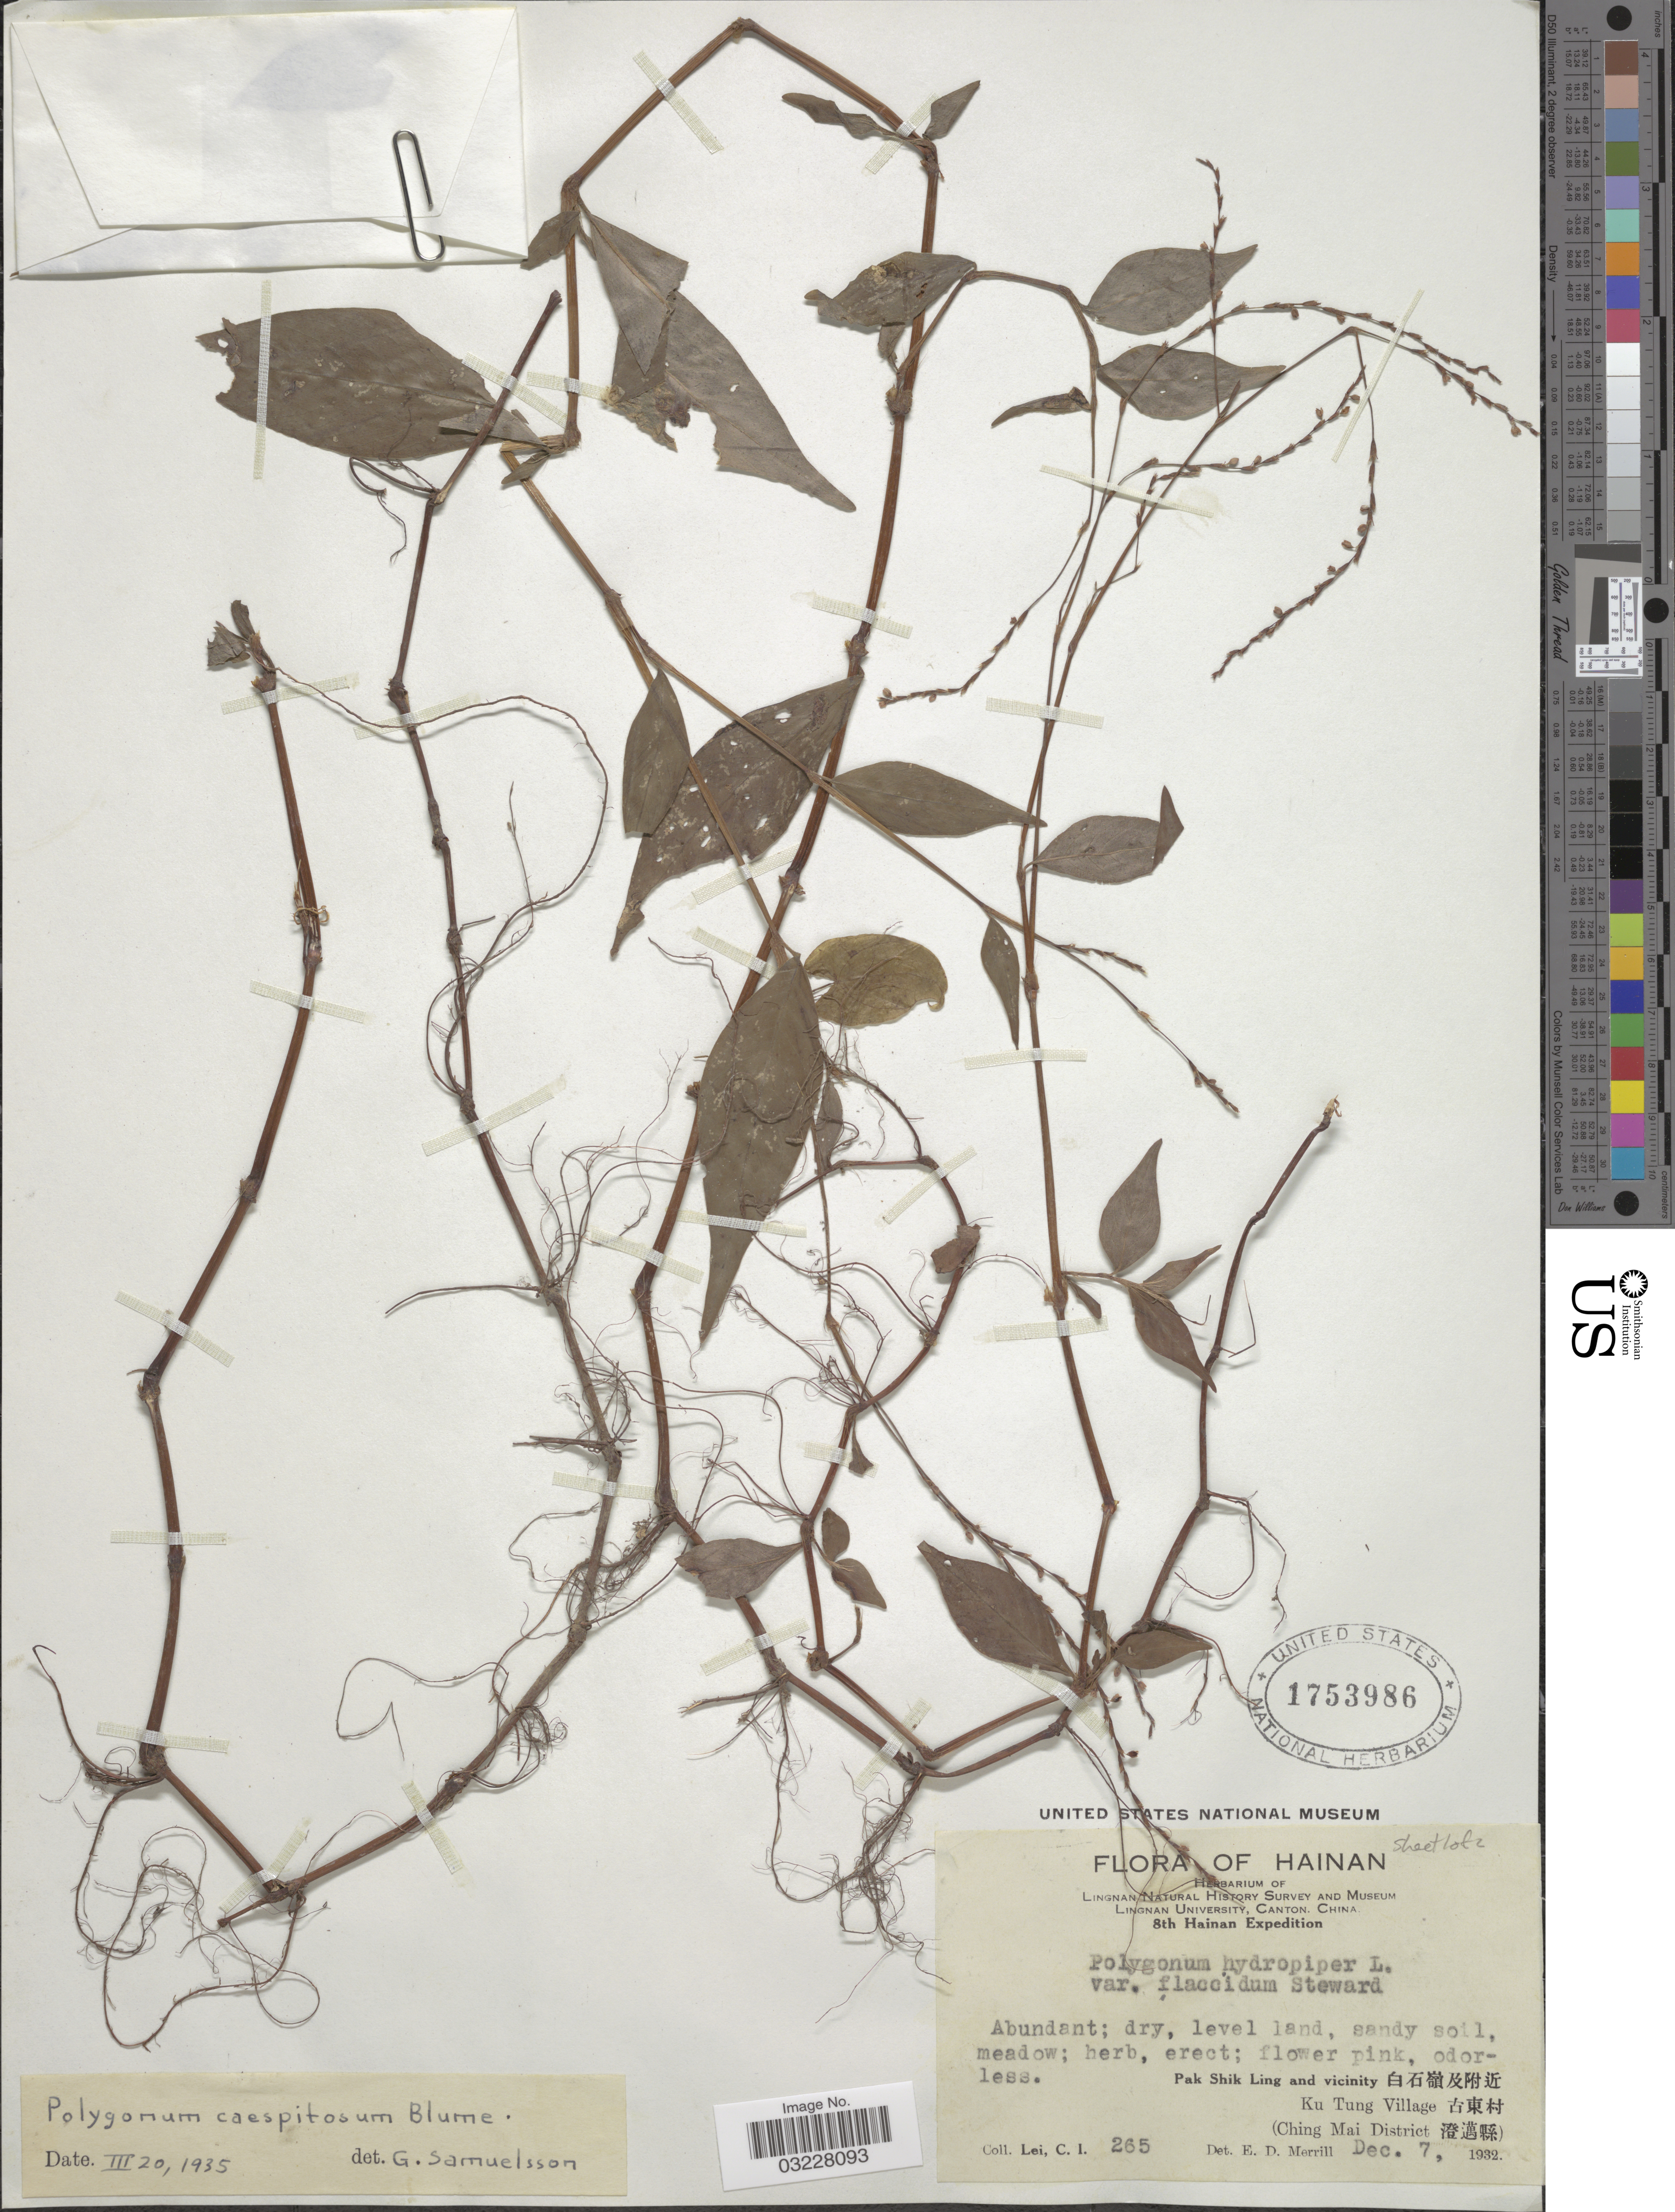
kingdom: Plantae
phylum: Tracheophyta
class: Magnoliopsida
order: Caryophyllales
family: Polygonaceae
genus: Polygonum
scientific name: Polygonum caespitosum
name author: Blume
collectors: C. I. Lei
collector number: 265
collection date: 1932-12-07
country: China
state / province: Hainan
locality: PakShikLing and Vicinity, Ku Tung Village, (Ching Mai District)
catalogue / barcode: US 1753986